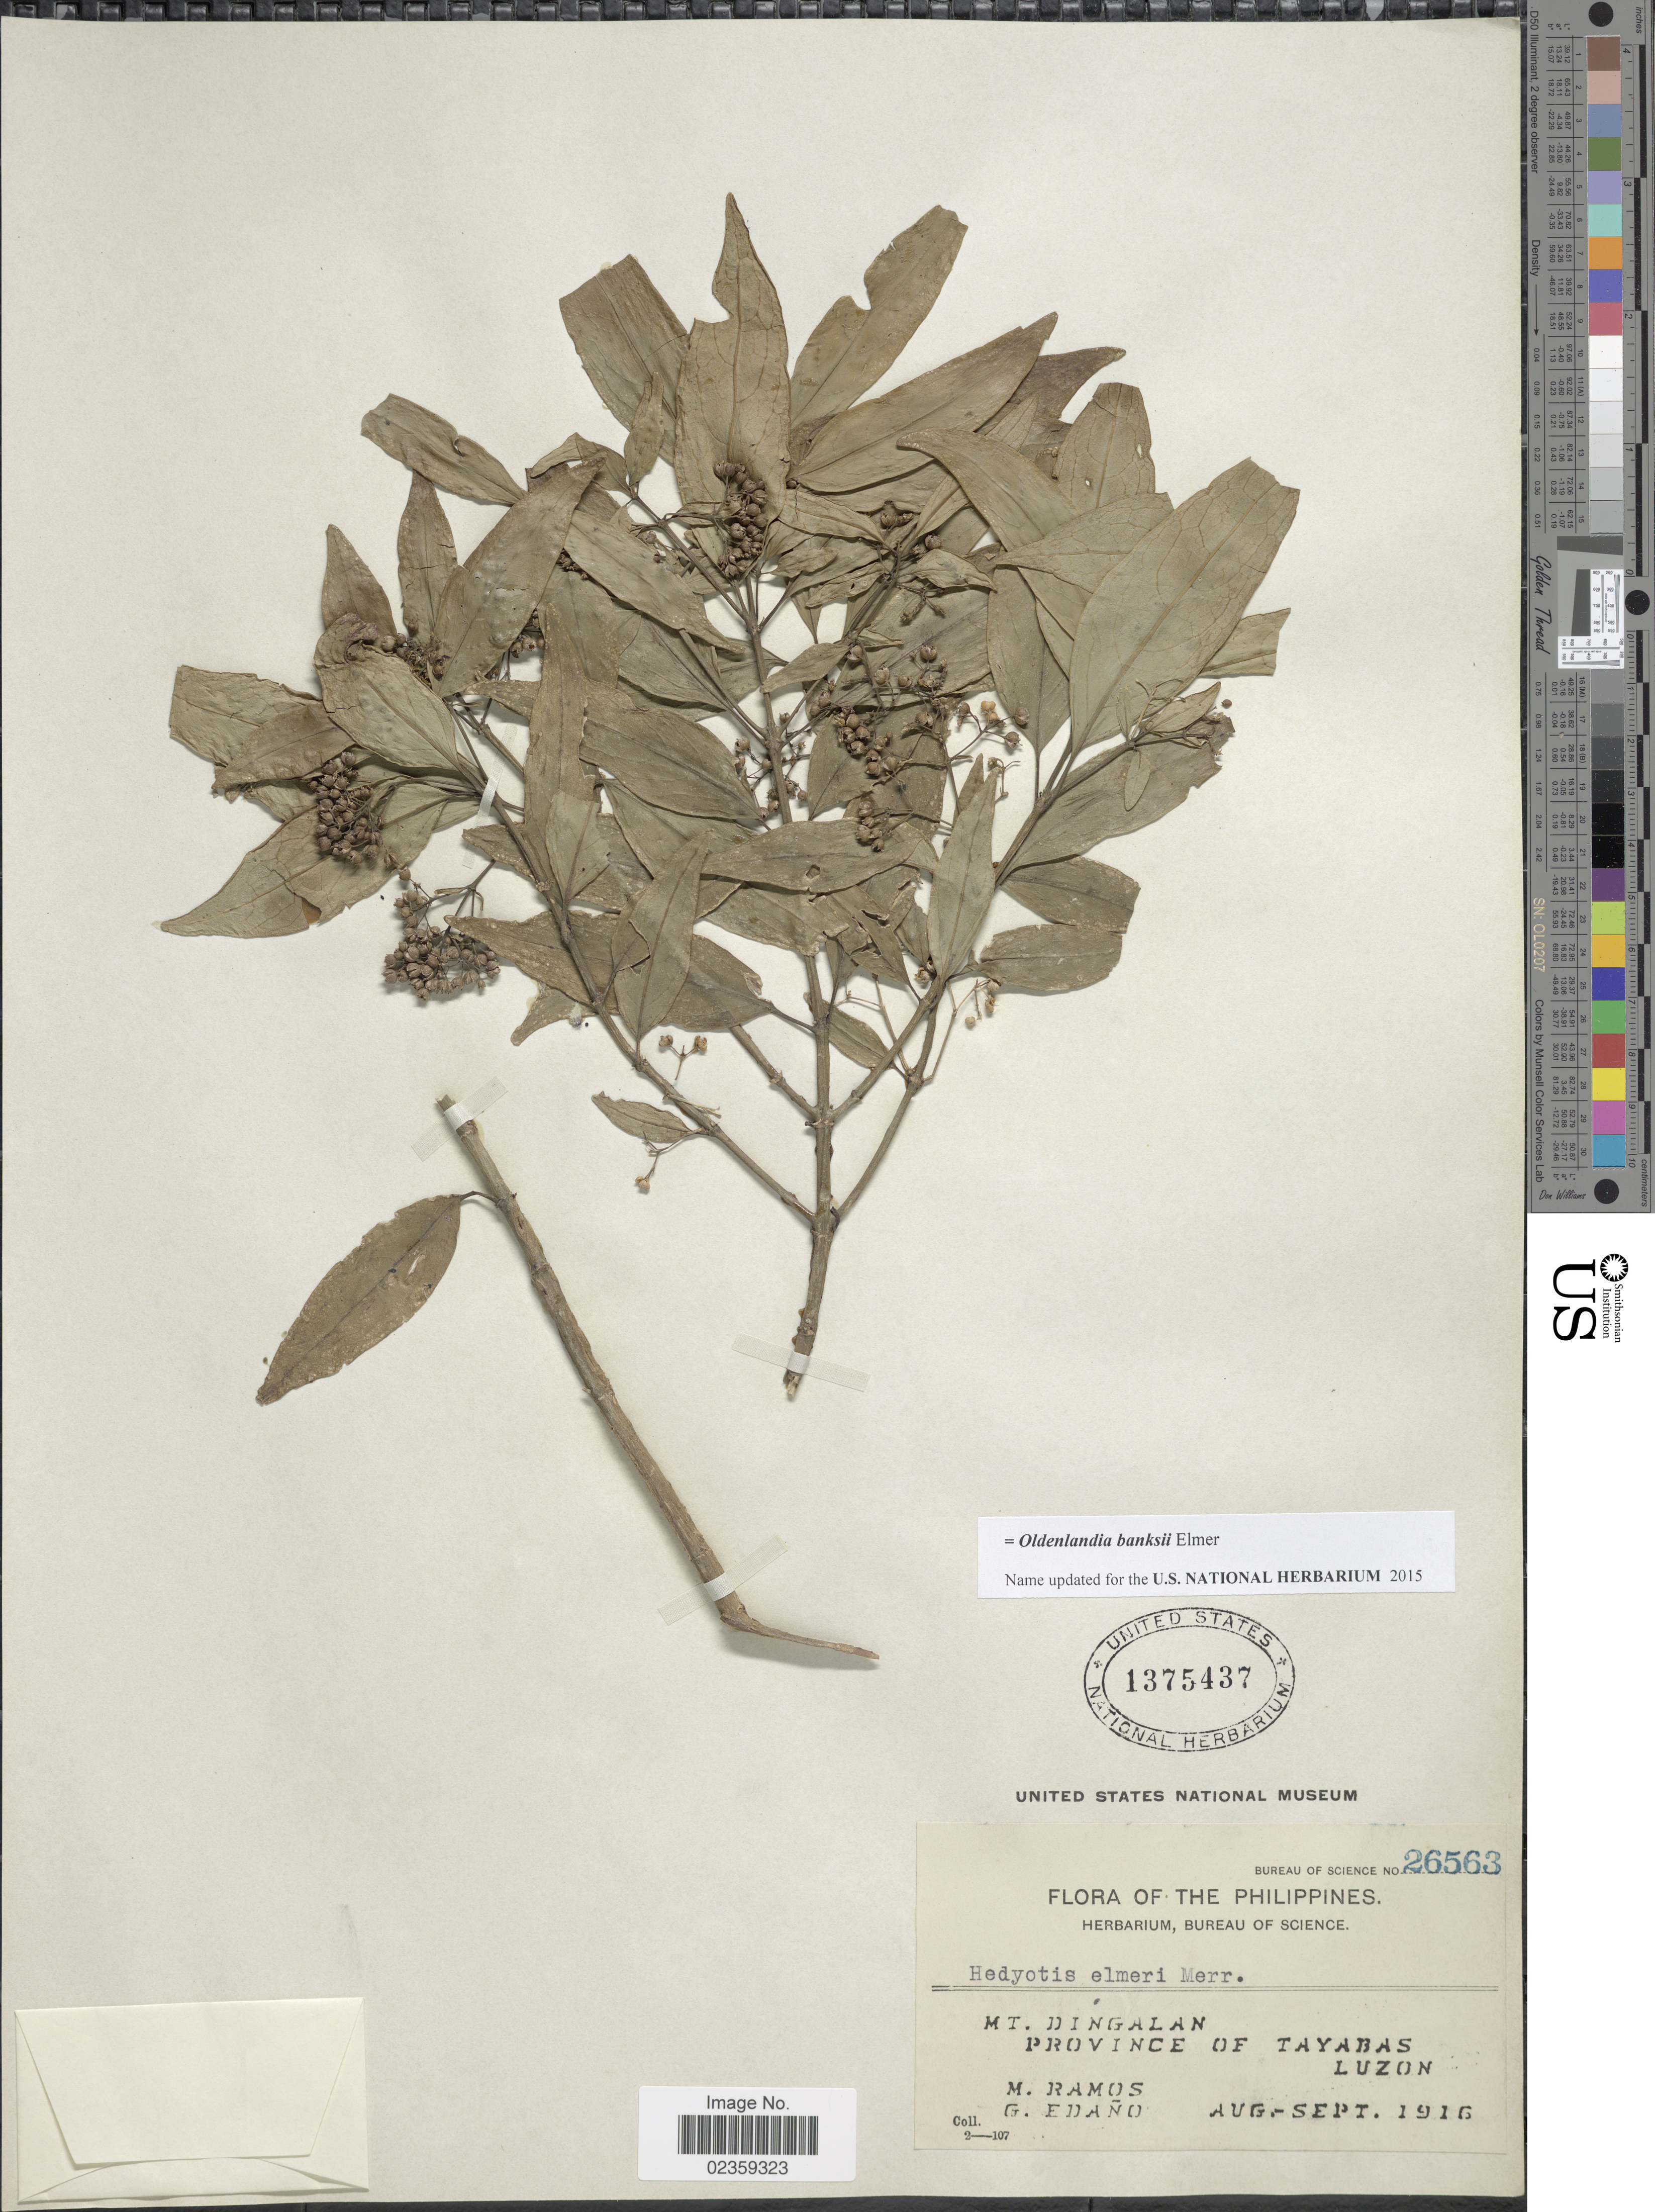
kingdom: Plantae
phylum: Tracheophyta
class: Magnoliopsida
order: Gentianales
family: Rubiaceae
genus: Oldenlandia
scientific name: Oldenlandia banksii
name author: Elmer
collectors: M. Ramos & G. Edaño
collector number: Bureau of Science 26563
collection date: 1916-08/1916-09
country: Philippines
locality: Mt. Dingalan. Province of Tayabas. Luzon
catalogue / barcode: US 1375437